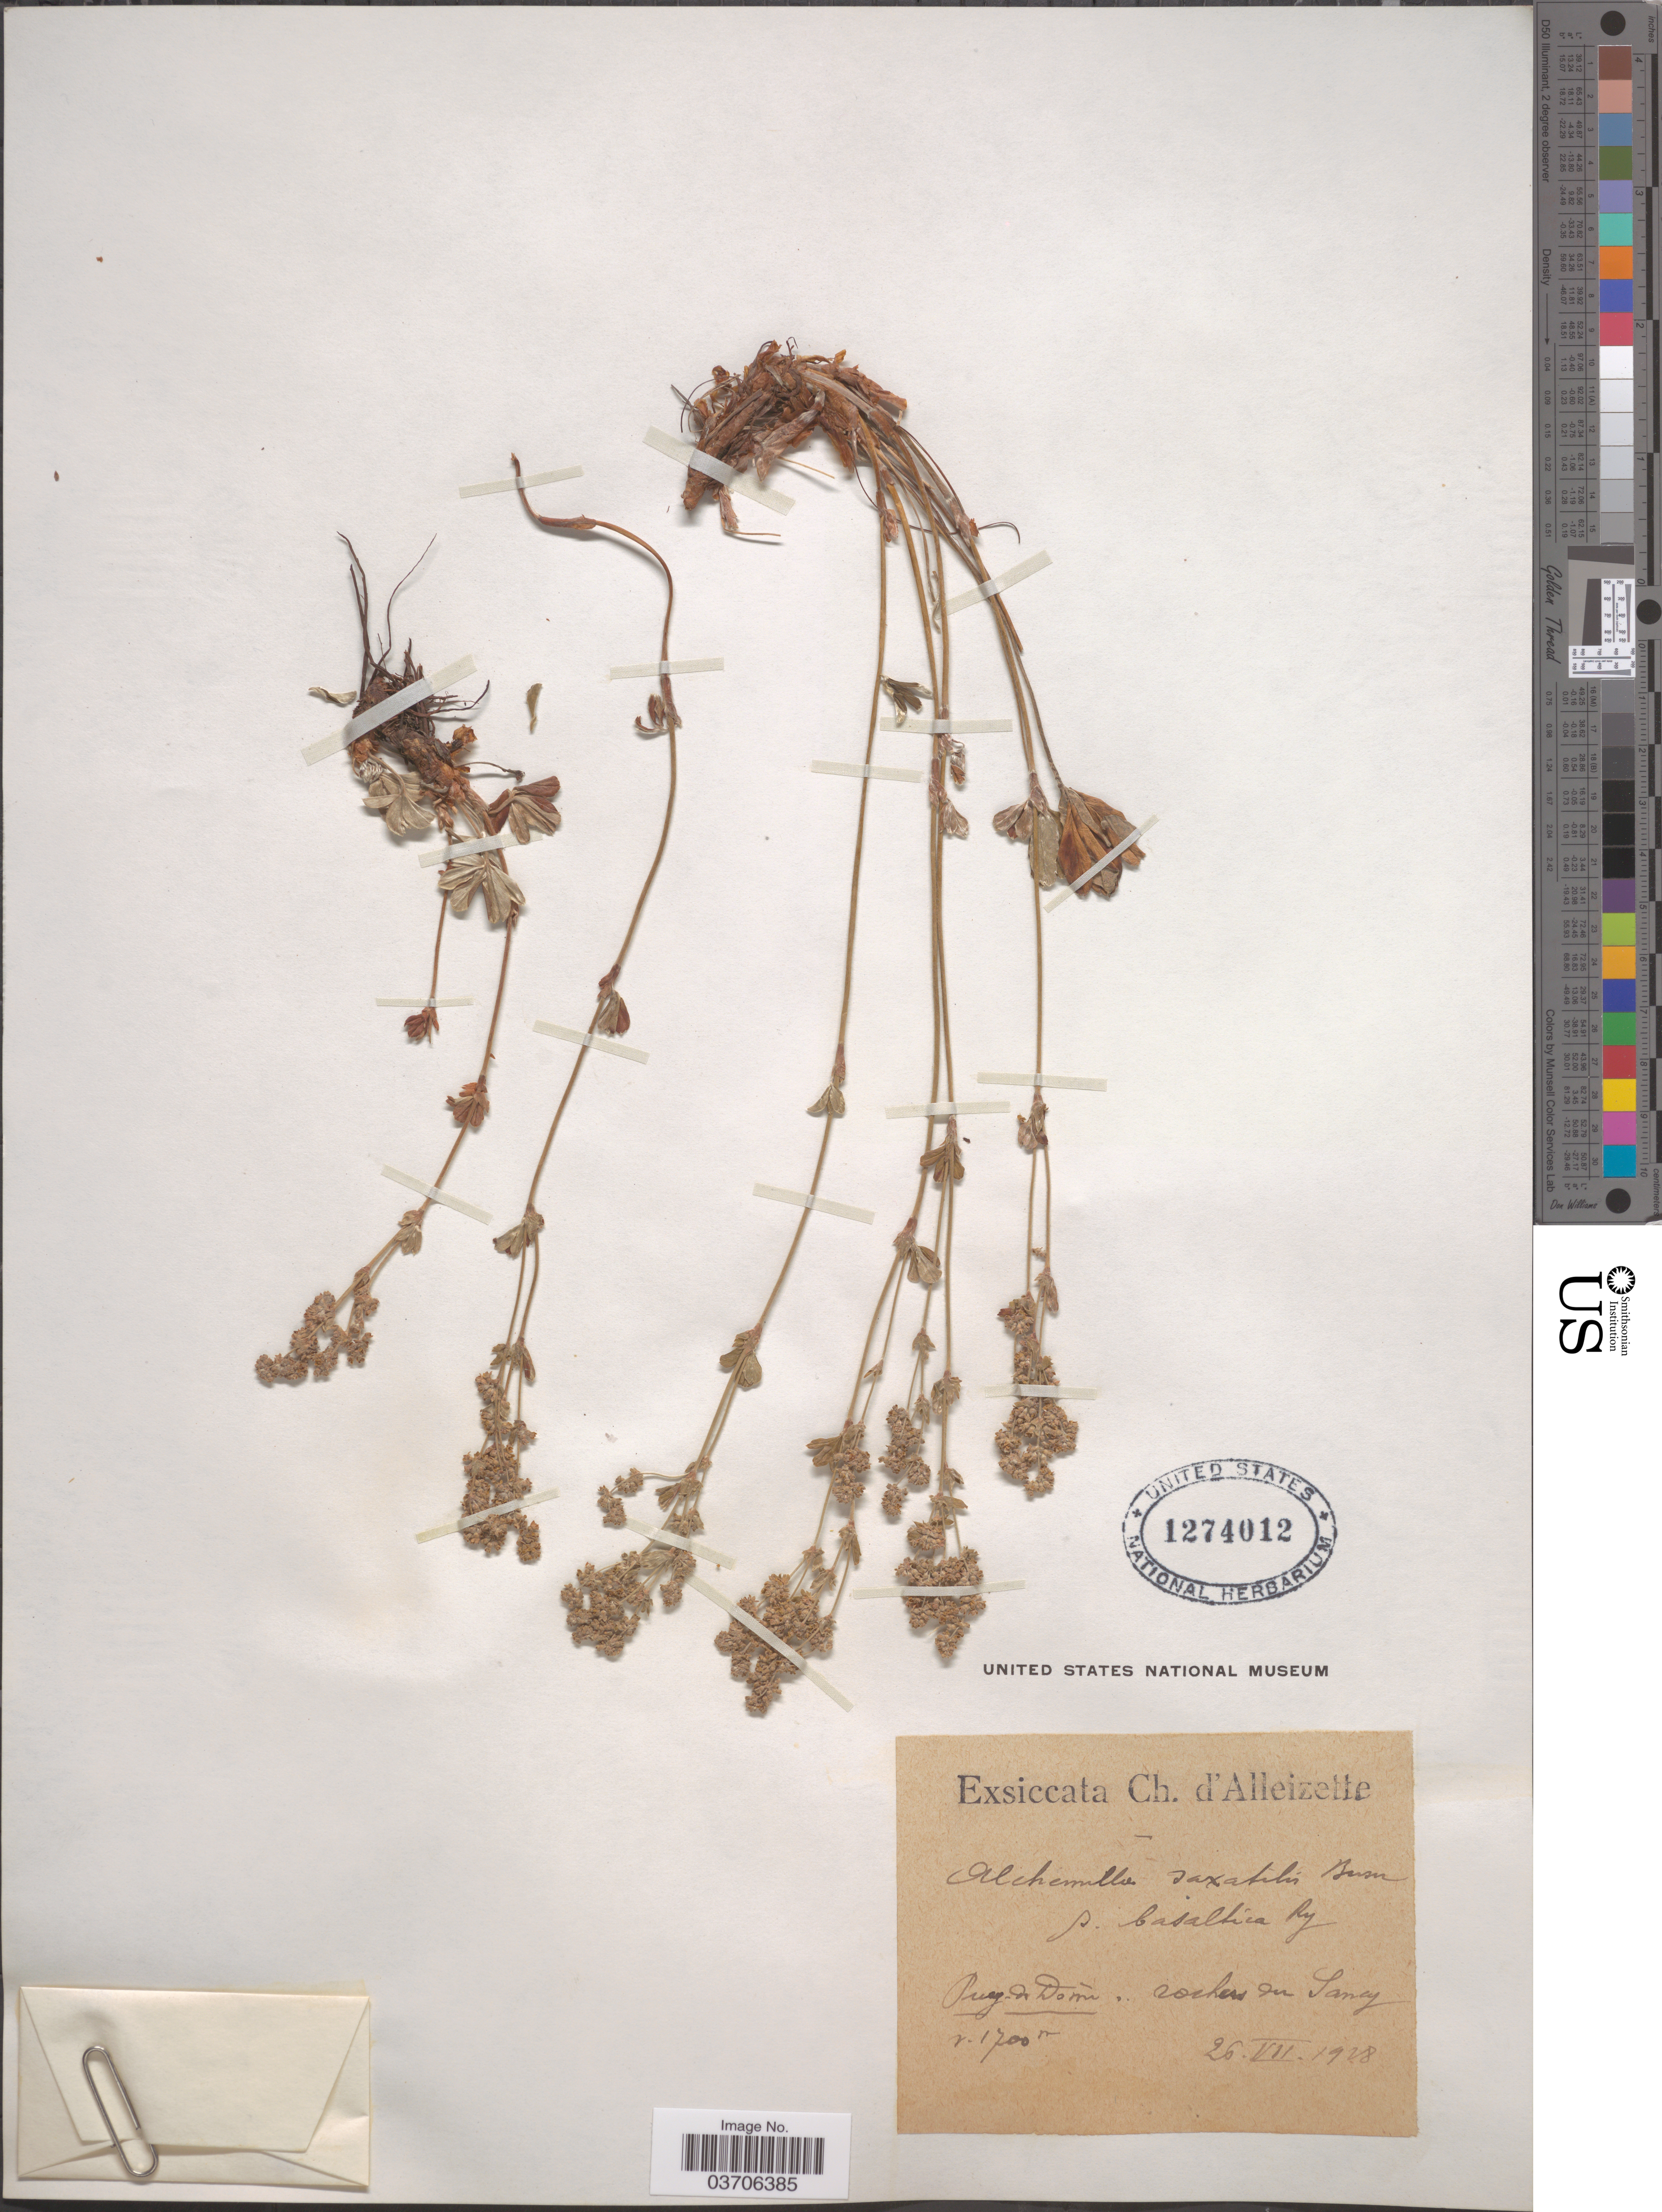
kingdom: Plantae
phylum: Tracheophyta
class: Magnoliopsida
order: Rosales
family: Rosaceae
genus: Alchemilla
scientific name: Alchemilla saxatilis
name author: Buser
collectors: C. D'alleizette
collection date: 1928-07-26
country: France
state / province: Auvergne-Rhône-Alpes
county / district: Puy-de-Dôme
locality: Puy-de-Dome. Rochers du Sancy. [interpreted]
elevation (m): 1700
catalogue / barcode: US 1274012